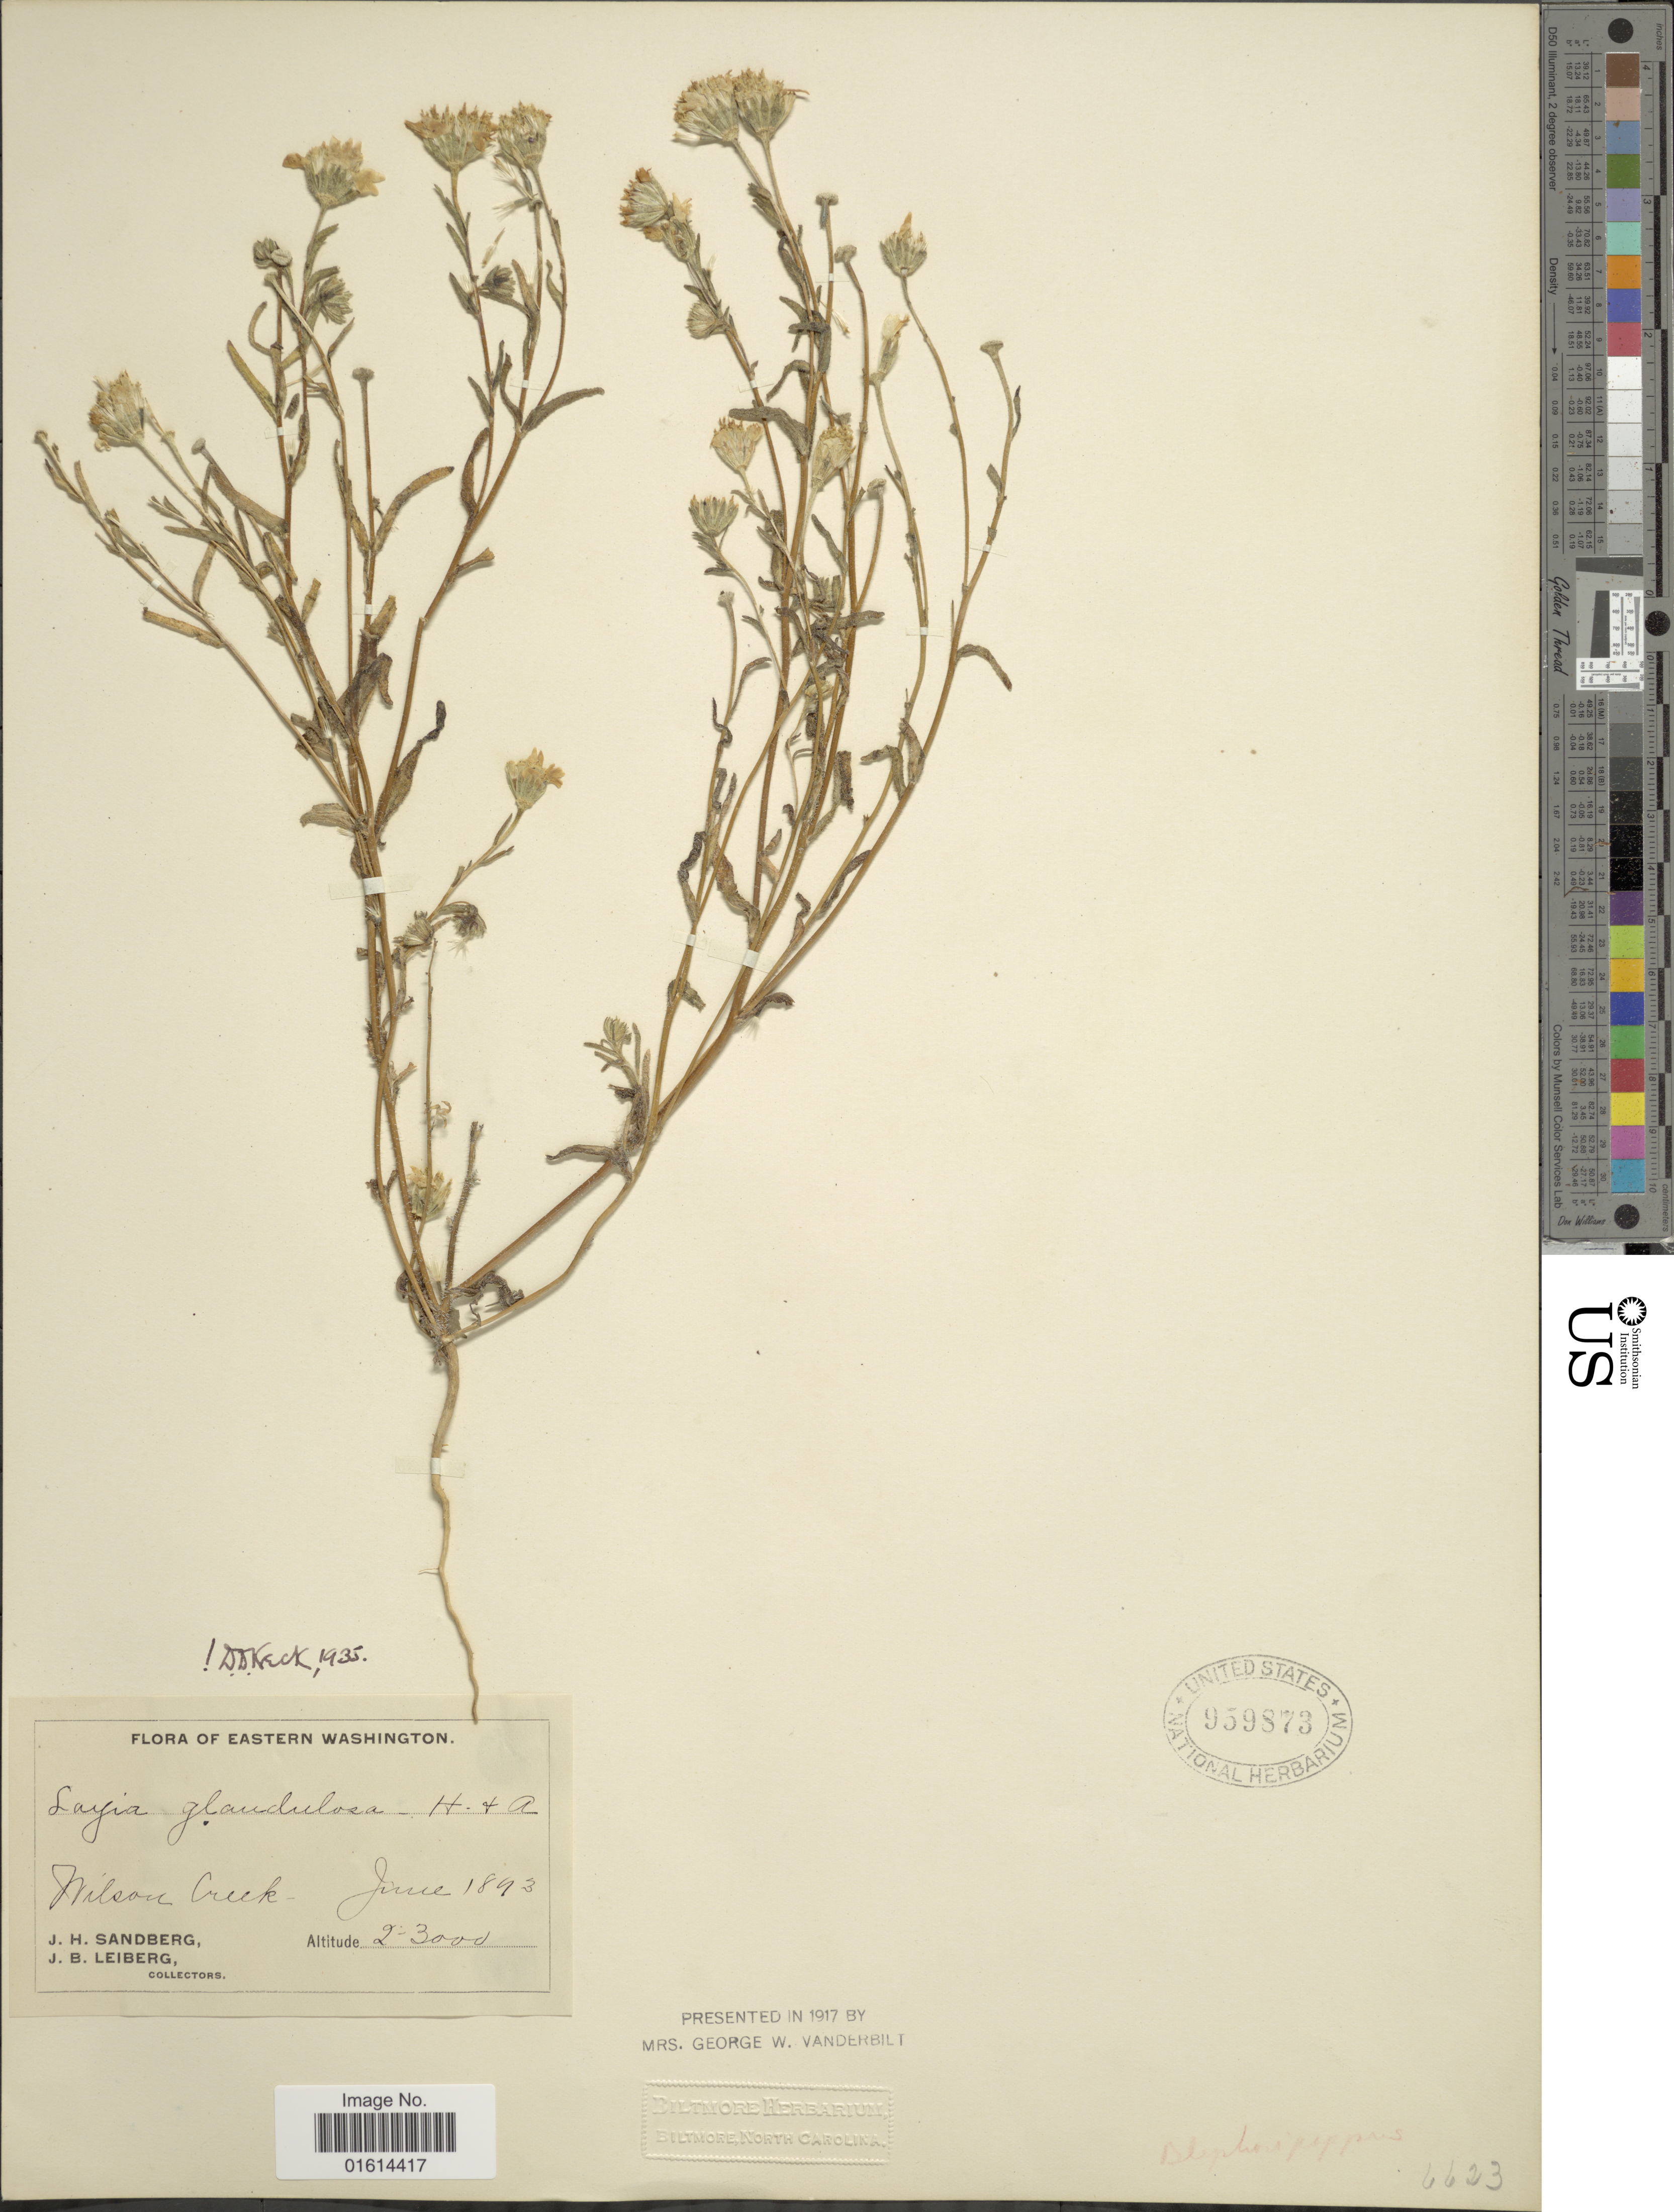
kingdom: Plantae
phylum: Tracheophyta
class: Magnoliopsida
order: Asterales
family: Asteraceae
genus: Layia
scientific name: Layia glandulosa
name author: Hook. & Arn.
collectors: J. H. Sandberg & J. B. Leiberg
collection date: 1893-06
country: United States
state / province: Washington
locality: Eastern Washington, Wilson Creek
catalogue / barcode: US 959873